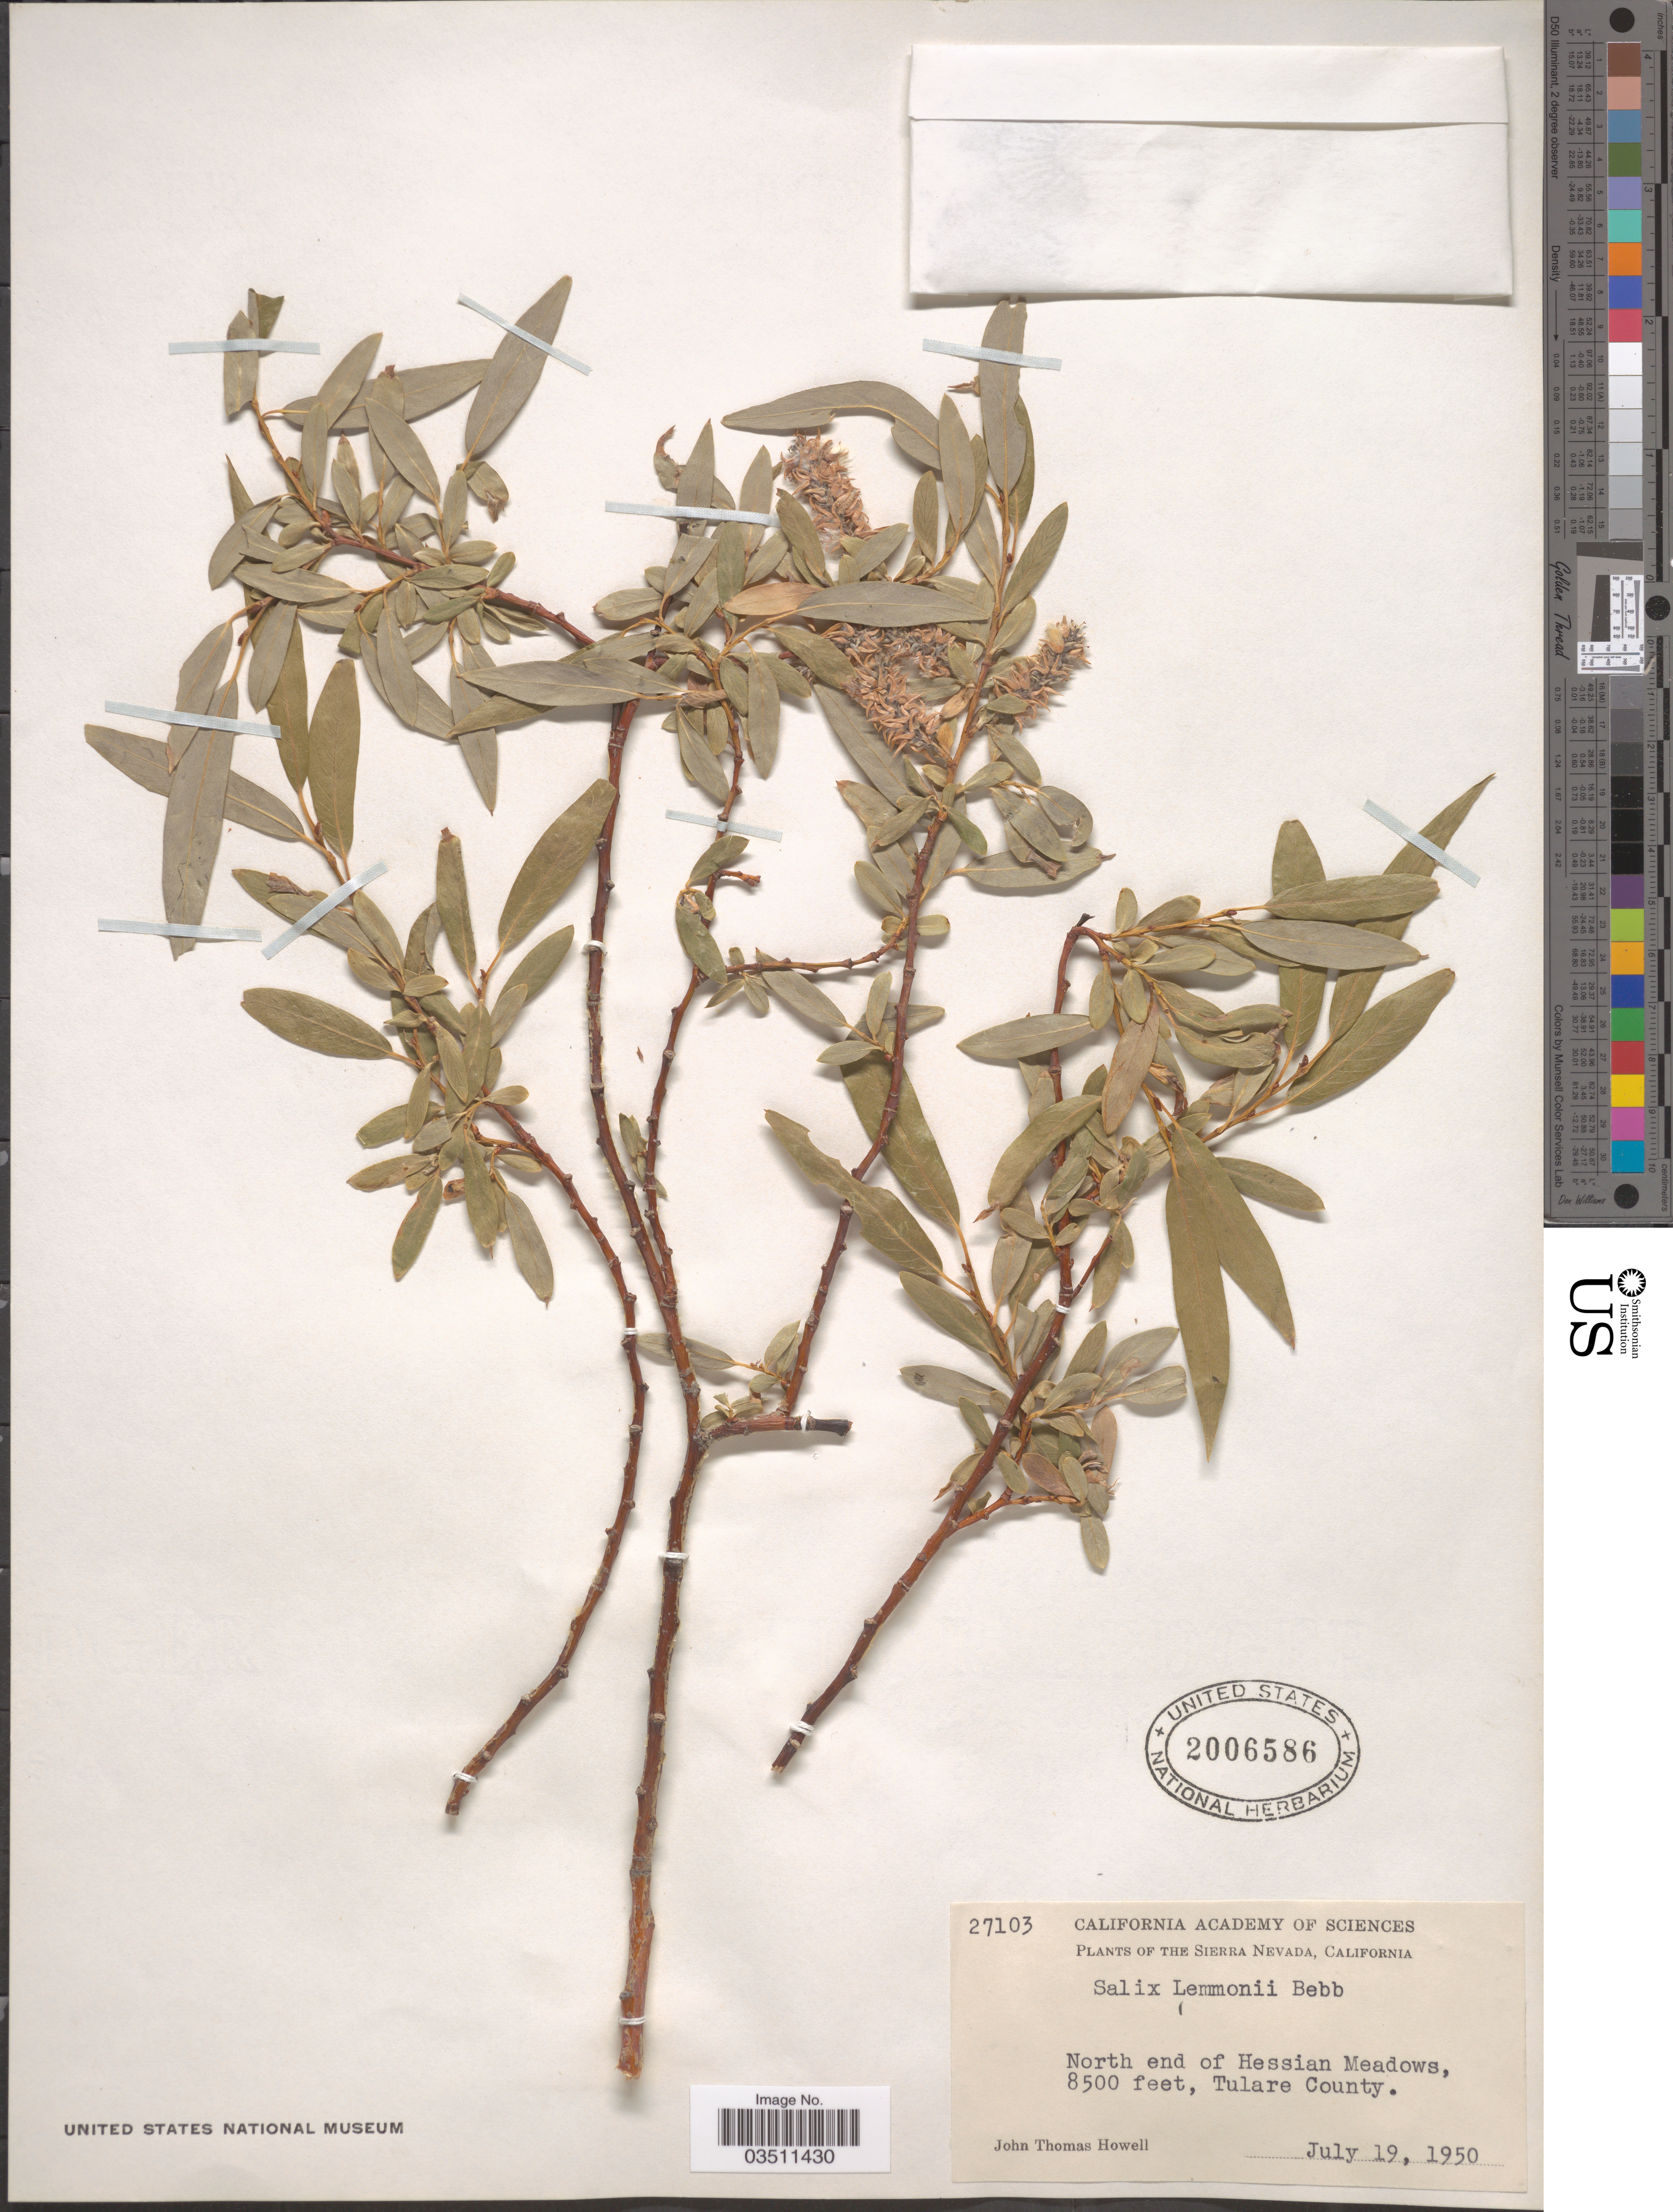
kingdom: Plantae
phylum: Tracheophyta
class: Magnoliopsida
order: Malpighiales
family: Salicaceae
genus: Salix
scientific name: Salix lemmonii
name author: Bebb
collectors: J. T. Howell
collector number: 27103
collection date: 1950-07-19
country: United States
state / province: California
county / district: Tulare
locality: The Sierra Nevada, North end of Hessian Meadows. Tulare County.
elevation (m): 2591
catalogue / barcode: US 2006586